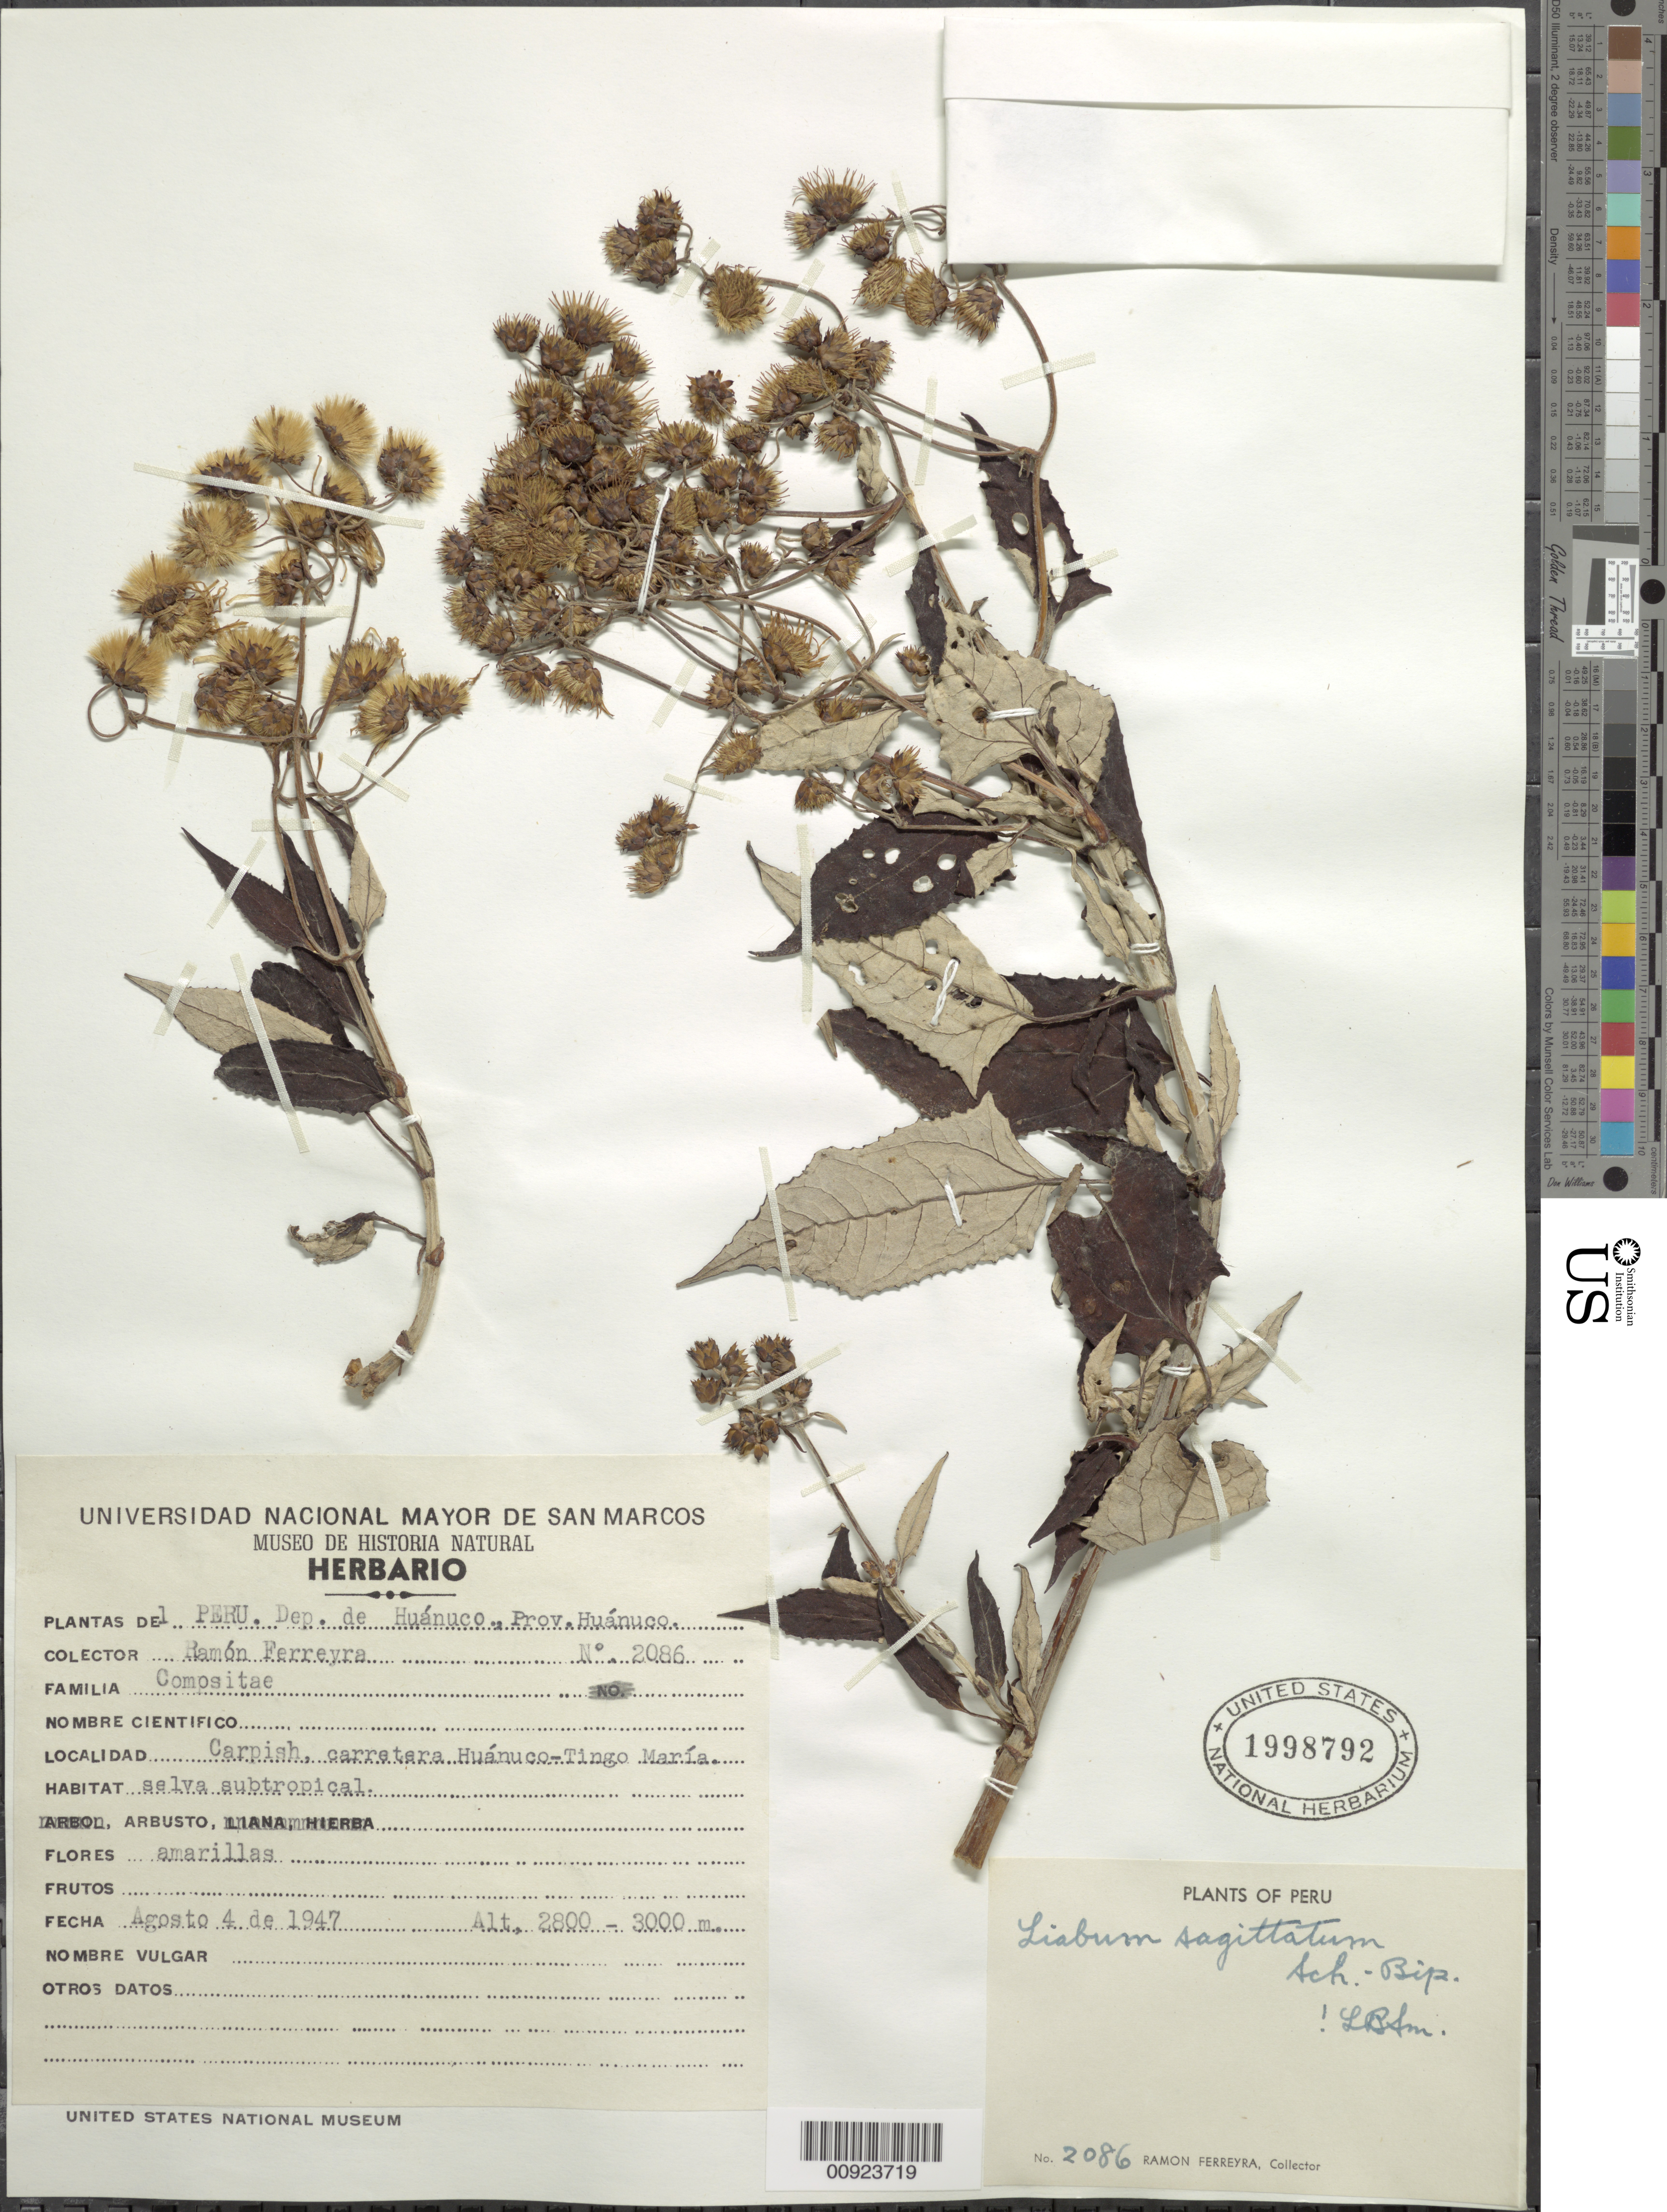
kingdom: Plantae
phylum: Tracheophyta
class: Magnoliopsida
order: Asterales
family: Asteraceae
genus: Munnozia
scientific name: Munnozia senecionidis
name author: Benth.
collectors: R. A. Ferreyra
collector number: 2086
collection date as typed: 4 August 1947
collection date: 1947-08-04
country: Peru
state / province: Huánuco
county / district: Huánuco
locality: Carpish, carretera Huánuco y Tingo María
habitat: Selva subtropical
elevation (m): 2800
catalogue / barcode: US 1998792